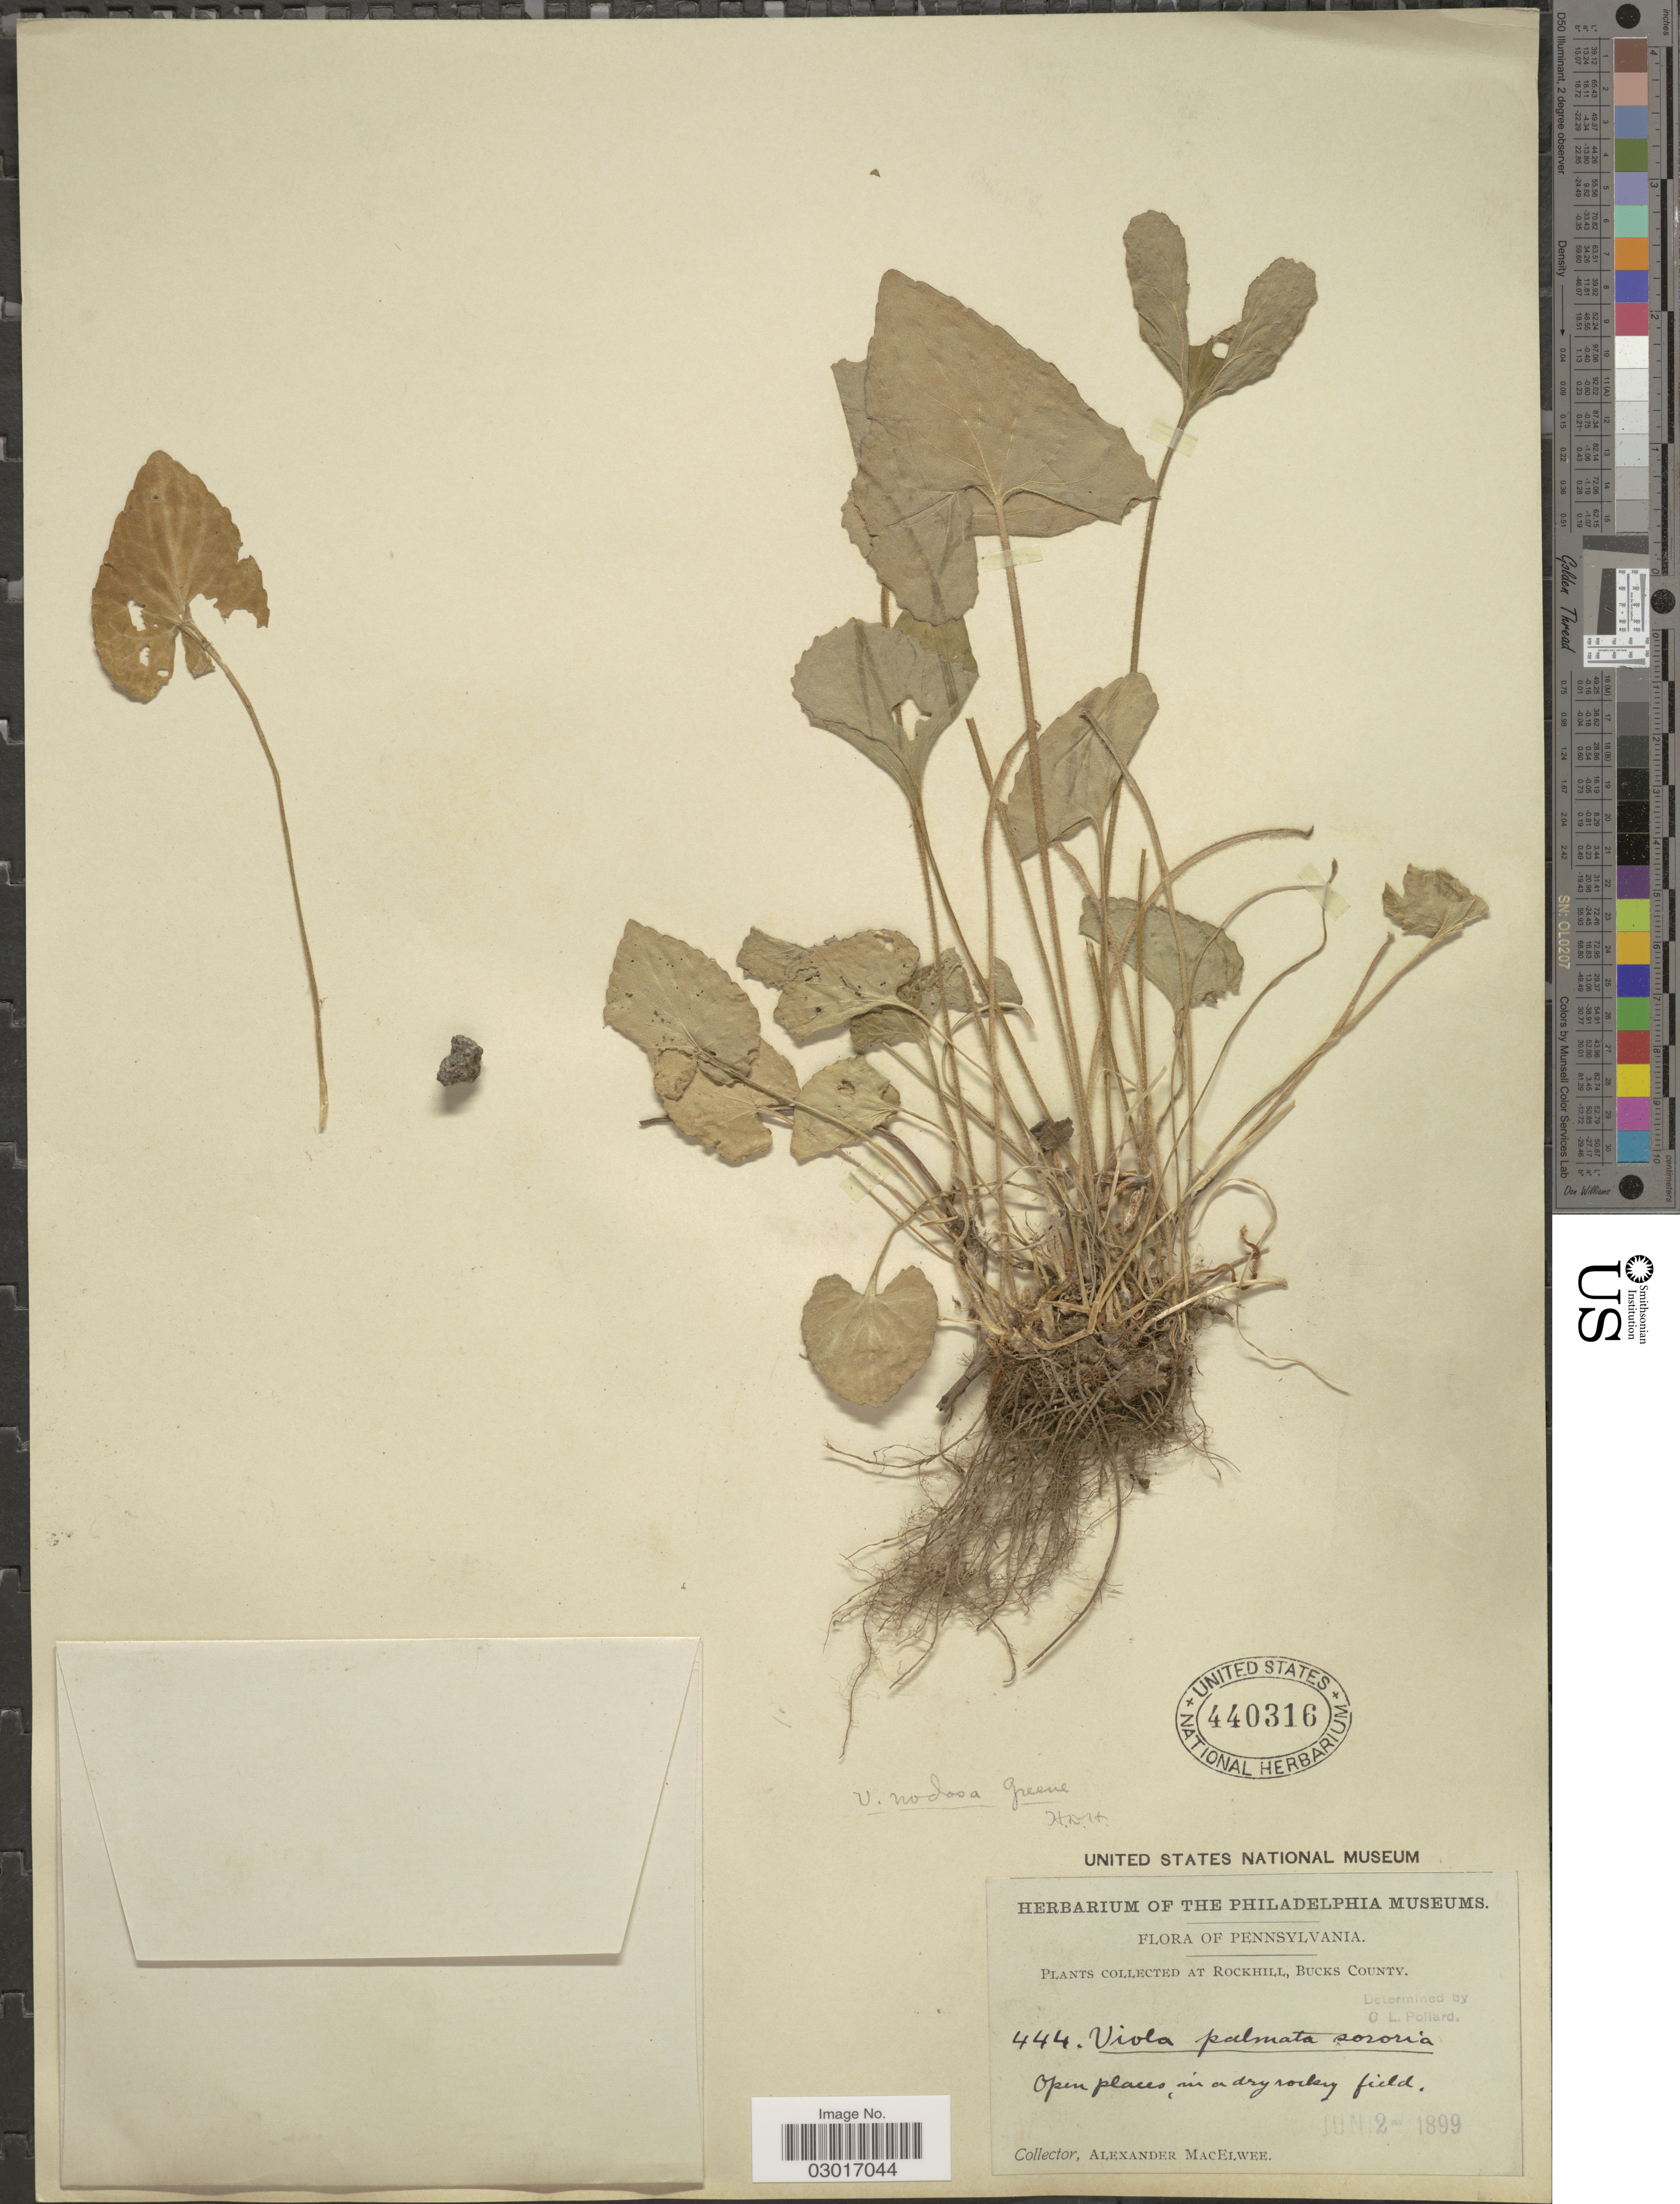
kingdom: Plantae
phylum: Tracheophyta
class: Magnoliopsida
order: Malpighiales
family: Violaceae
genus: Viola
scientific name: Viola sororia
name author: Willd.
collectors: A. MacElwee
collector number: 444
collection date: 1899-06-02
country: United States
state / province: Pennsylvania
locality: Rockhill, Bucks County.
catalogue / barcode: US 440316